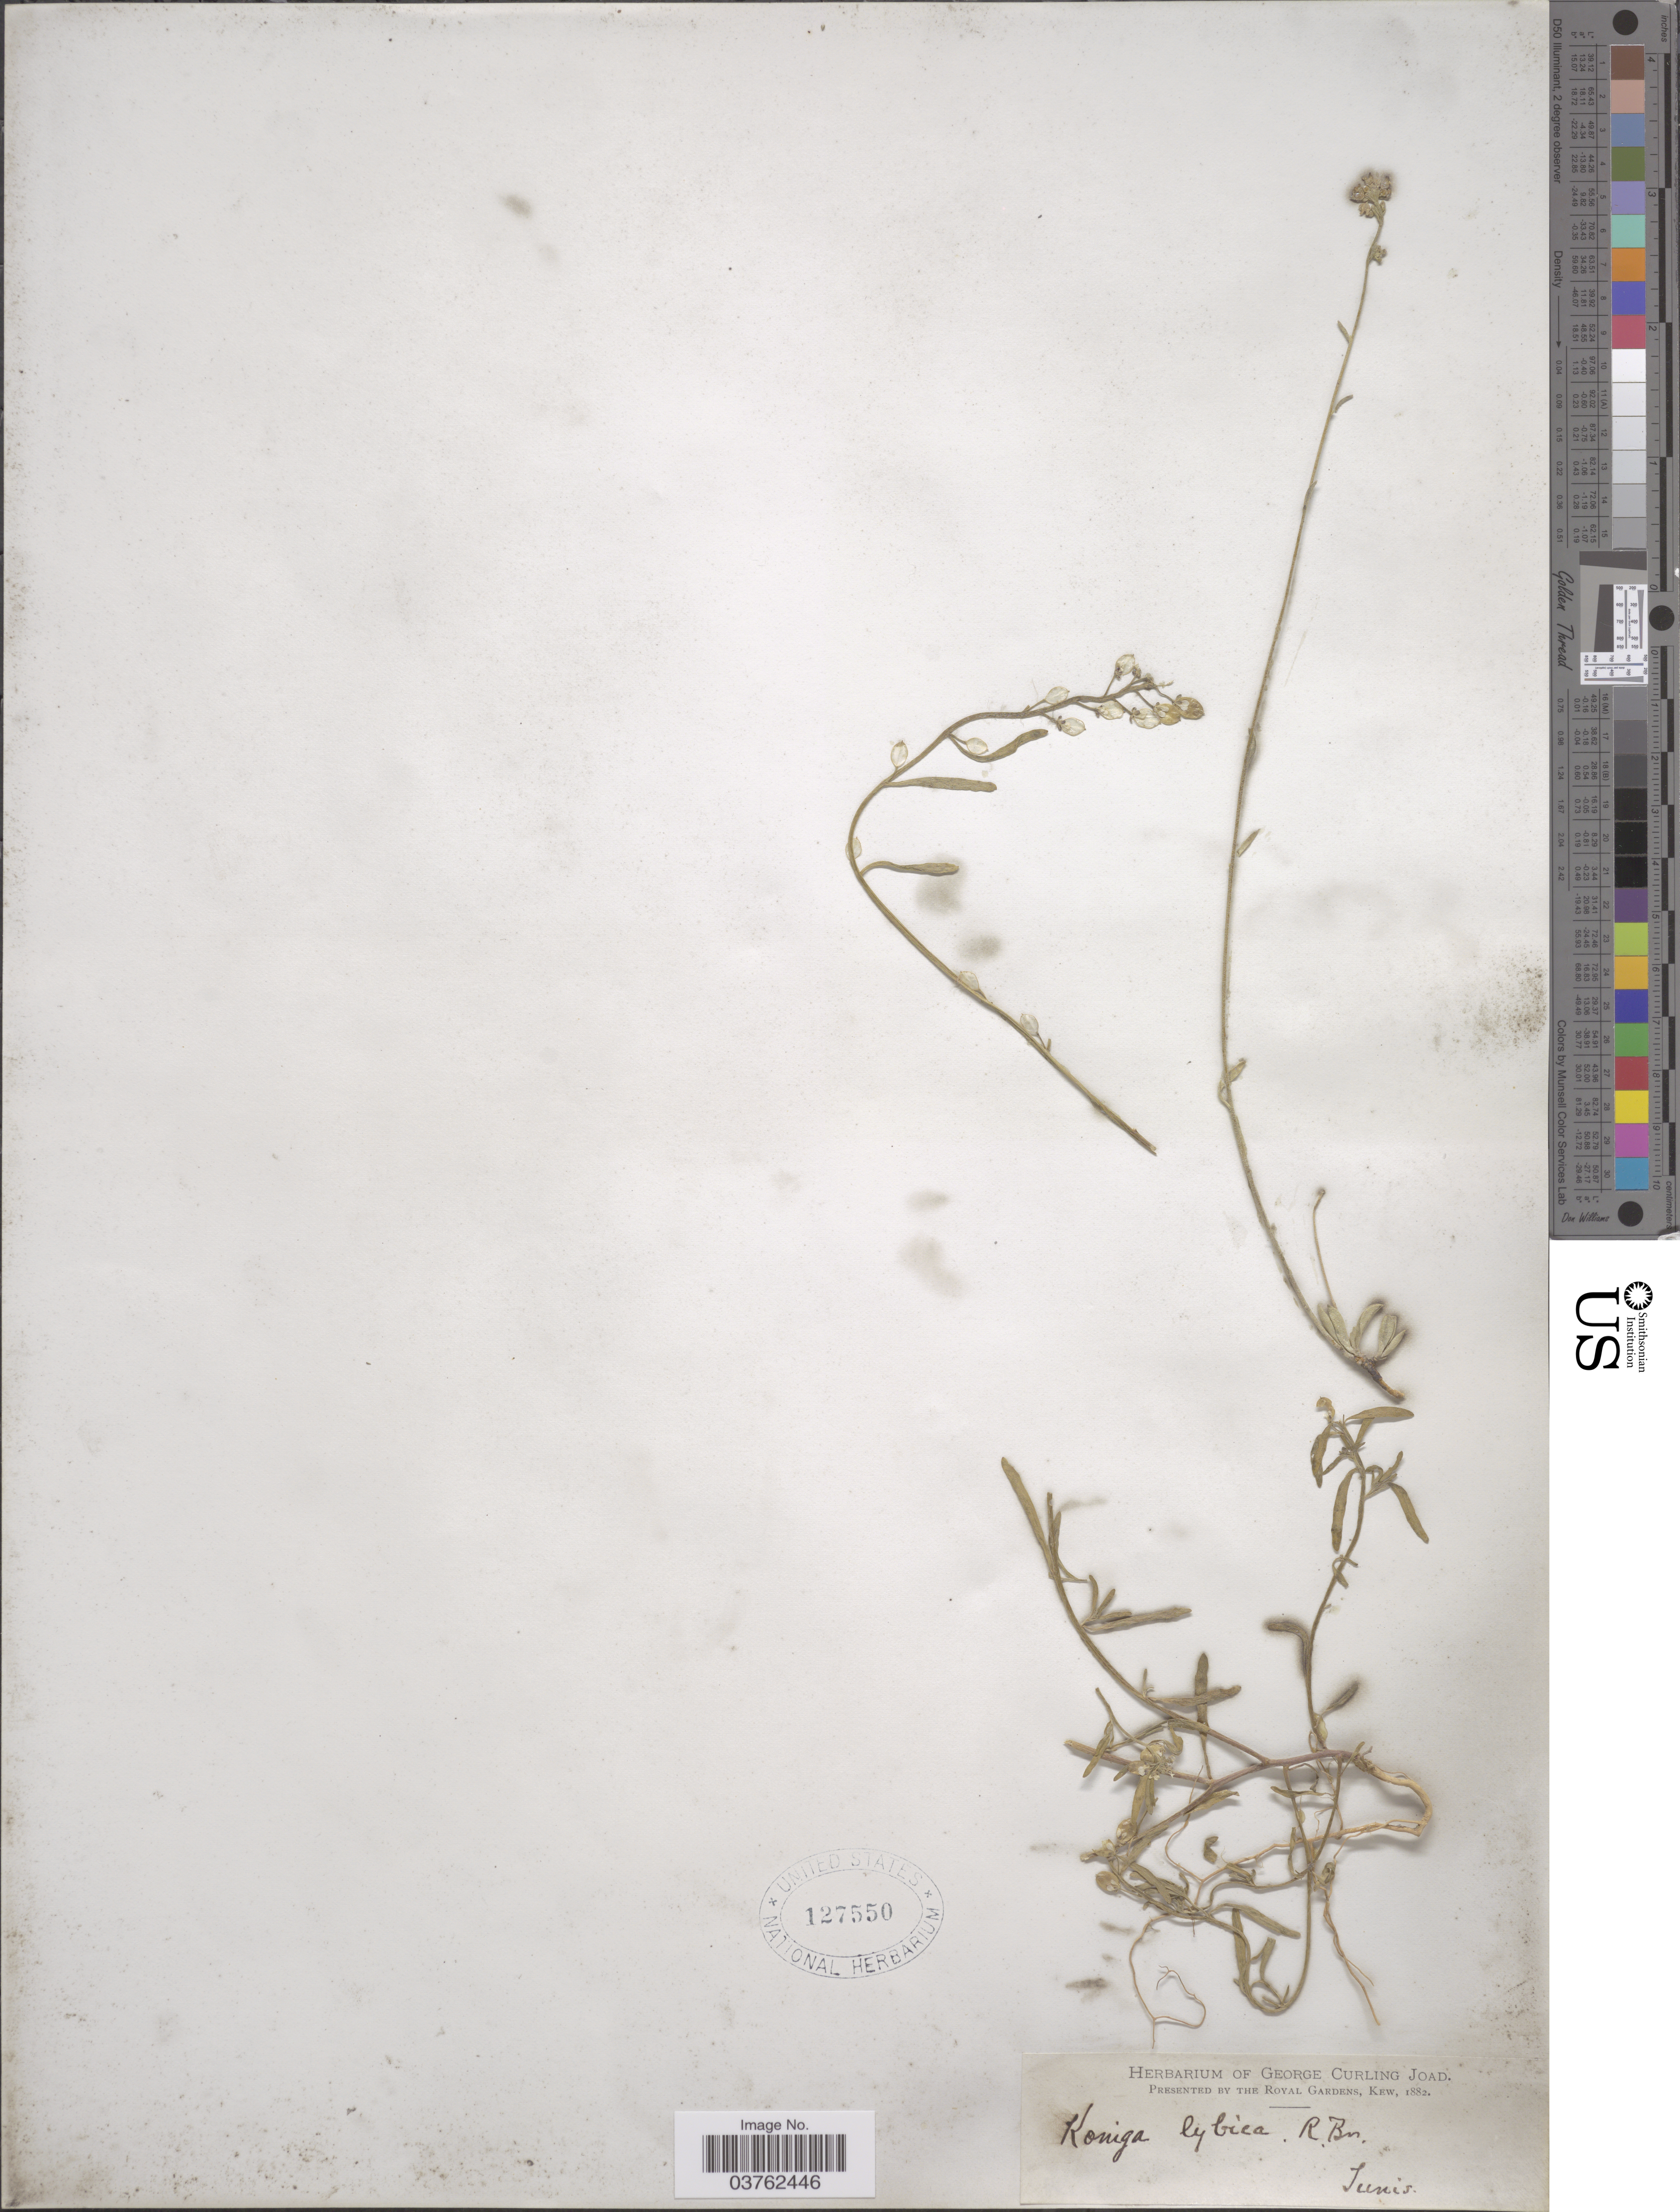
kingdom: Plantae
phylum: Tracheophyta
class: Magnoliopsida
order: Brassicales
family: Brassicaceae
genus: Lobularia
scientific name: Lobularia libyca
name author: (Viv.) Meisn.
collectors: ex herb. George Curling Joad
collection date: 1882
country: Tunisia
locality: Tunis.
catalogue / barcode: US 127550